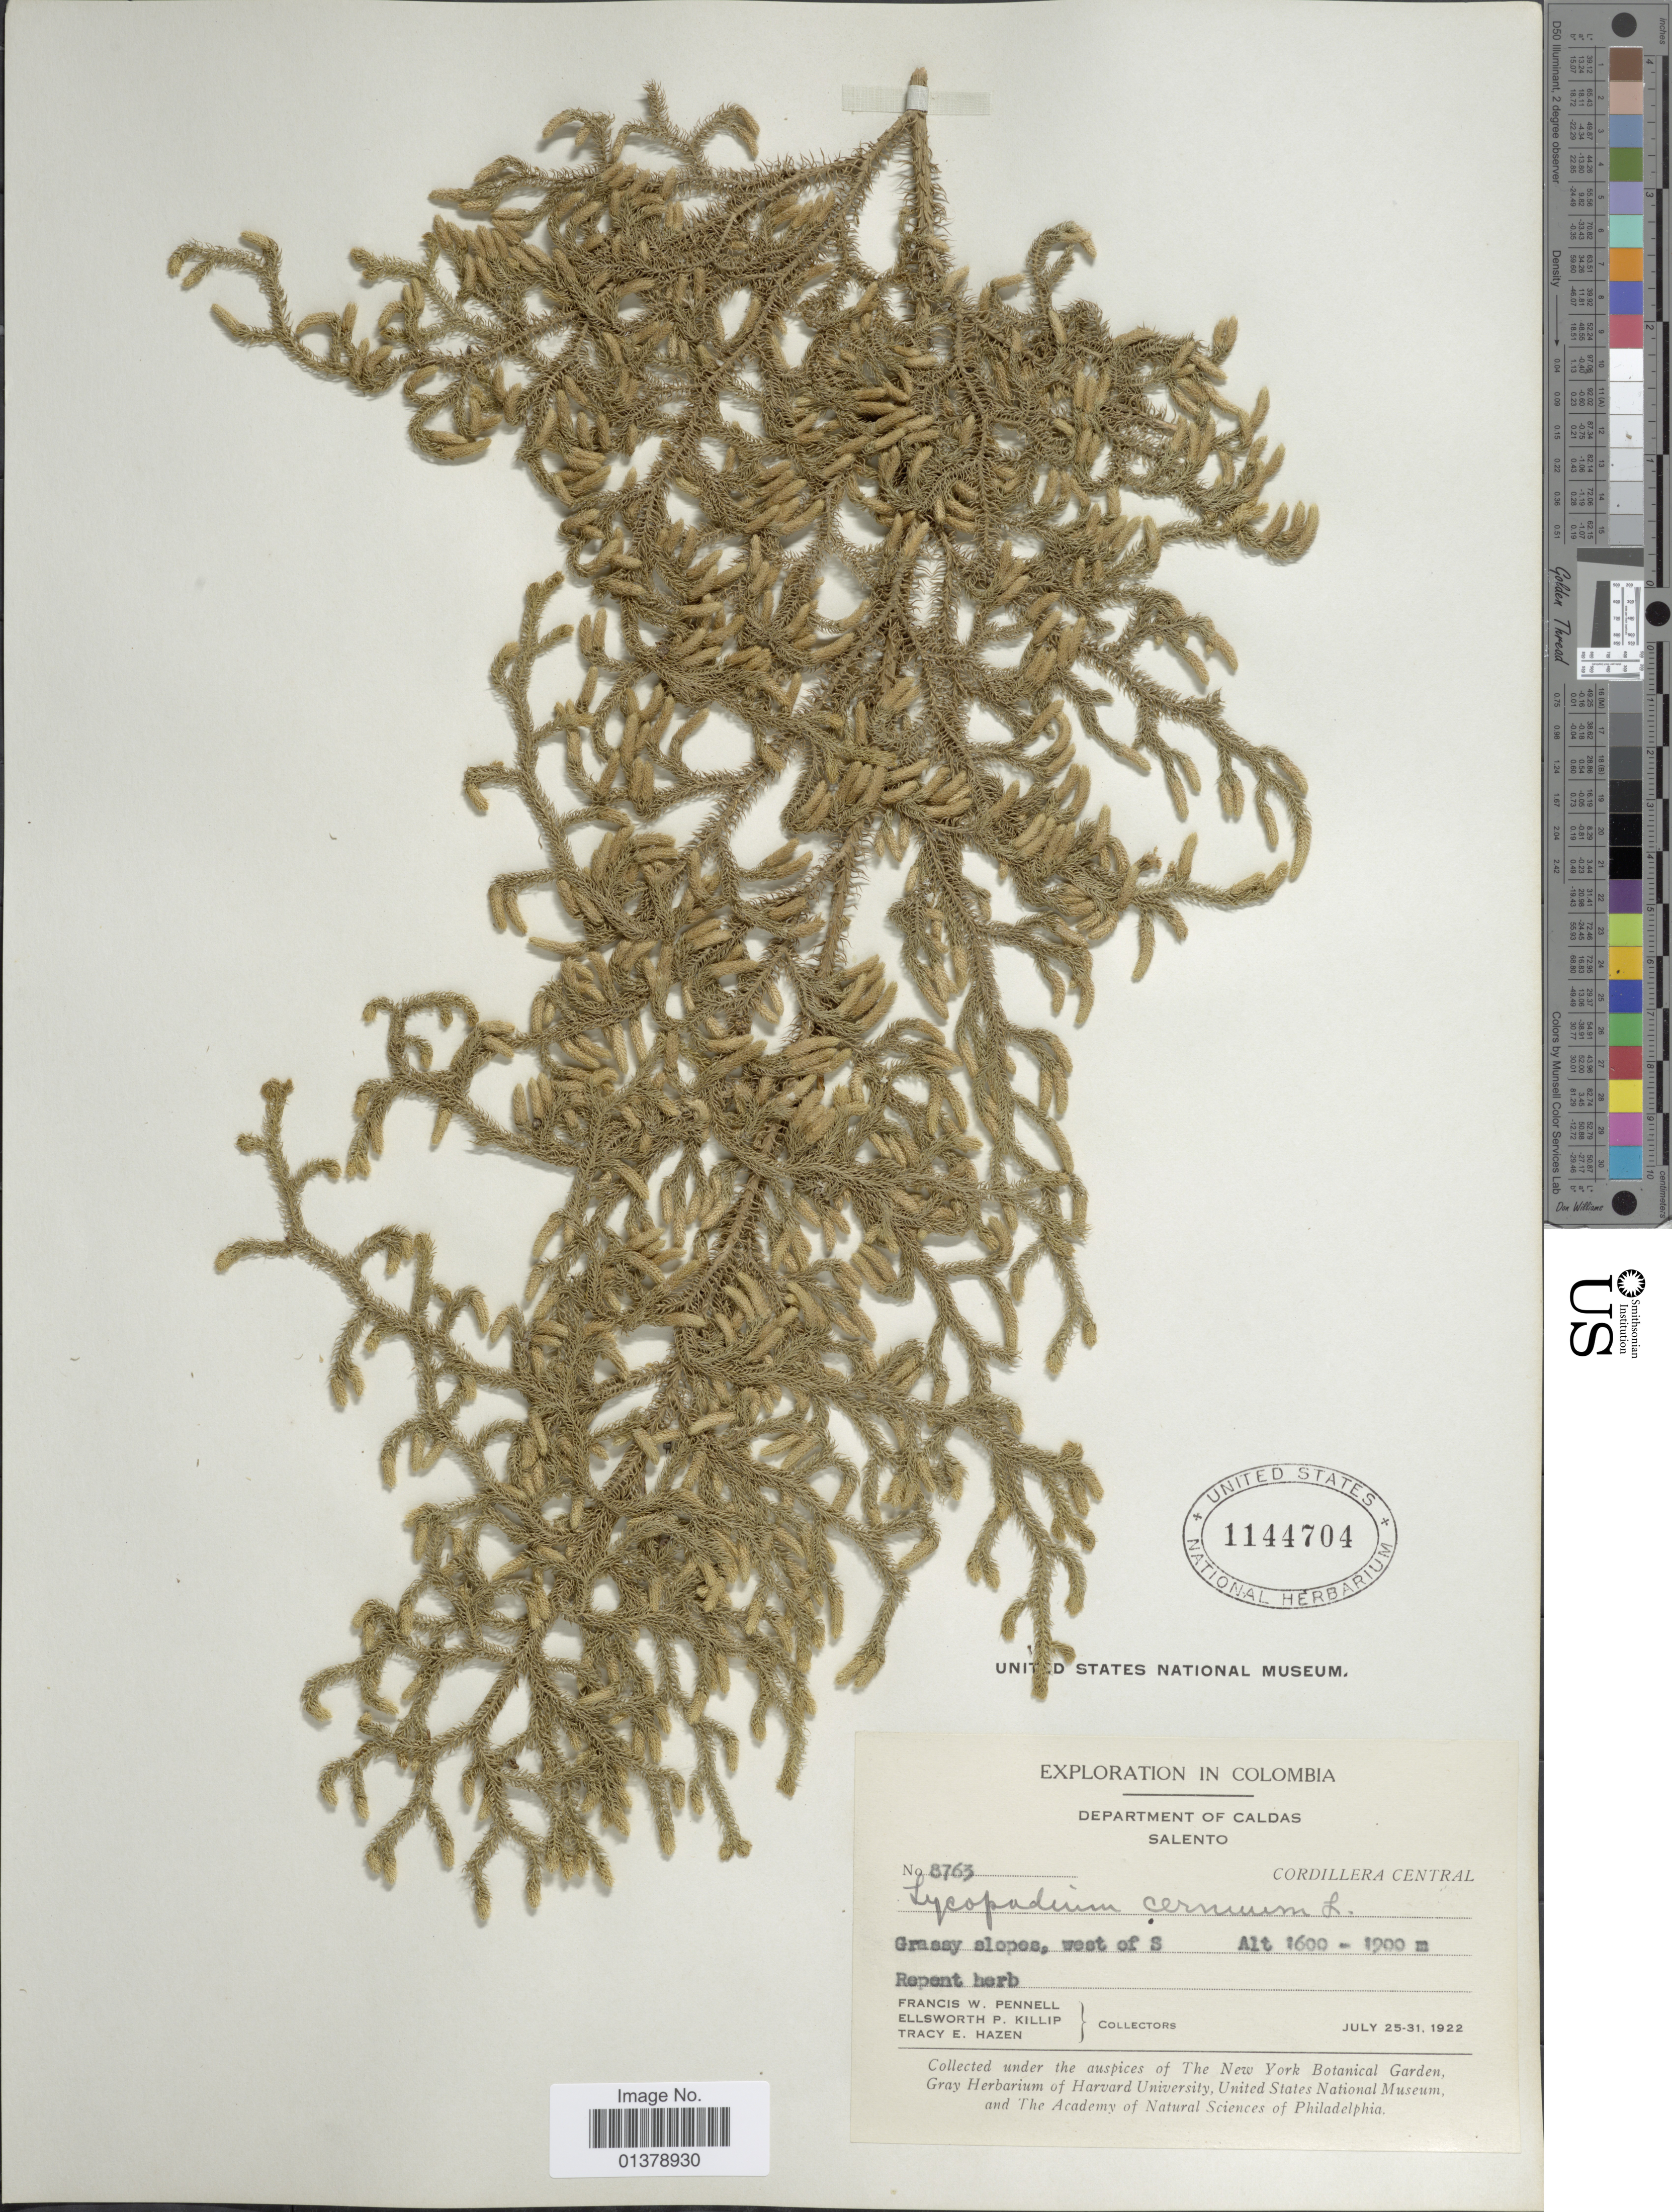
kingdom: Plantae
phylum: Tracheophyta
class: Lycopodiopsida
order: Lycopodiales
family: Lycopodiaceae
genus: Palhinhaea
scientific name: Palhinhaea cernua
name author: (L.) Vasc. & Franco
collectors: F. W. Pennell, E. P. Killip & T. E. Hazen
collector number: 8763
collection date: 1922-07-25/1922-07-31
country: Colombia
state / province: Caldas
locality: Salento, Cordillera central, grassy slopes, west of S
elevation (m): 1600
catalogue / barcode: US 1144704